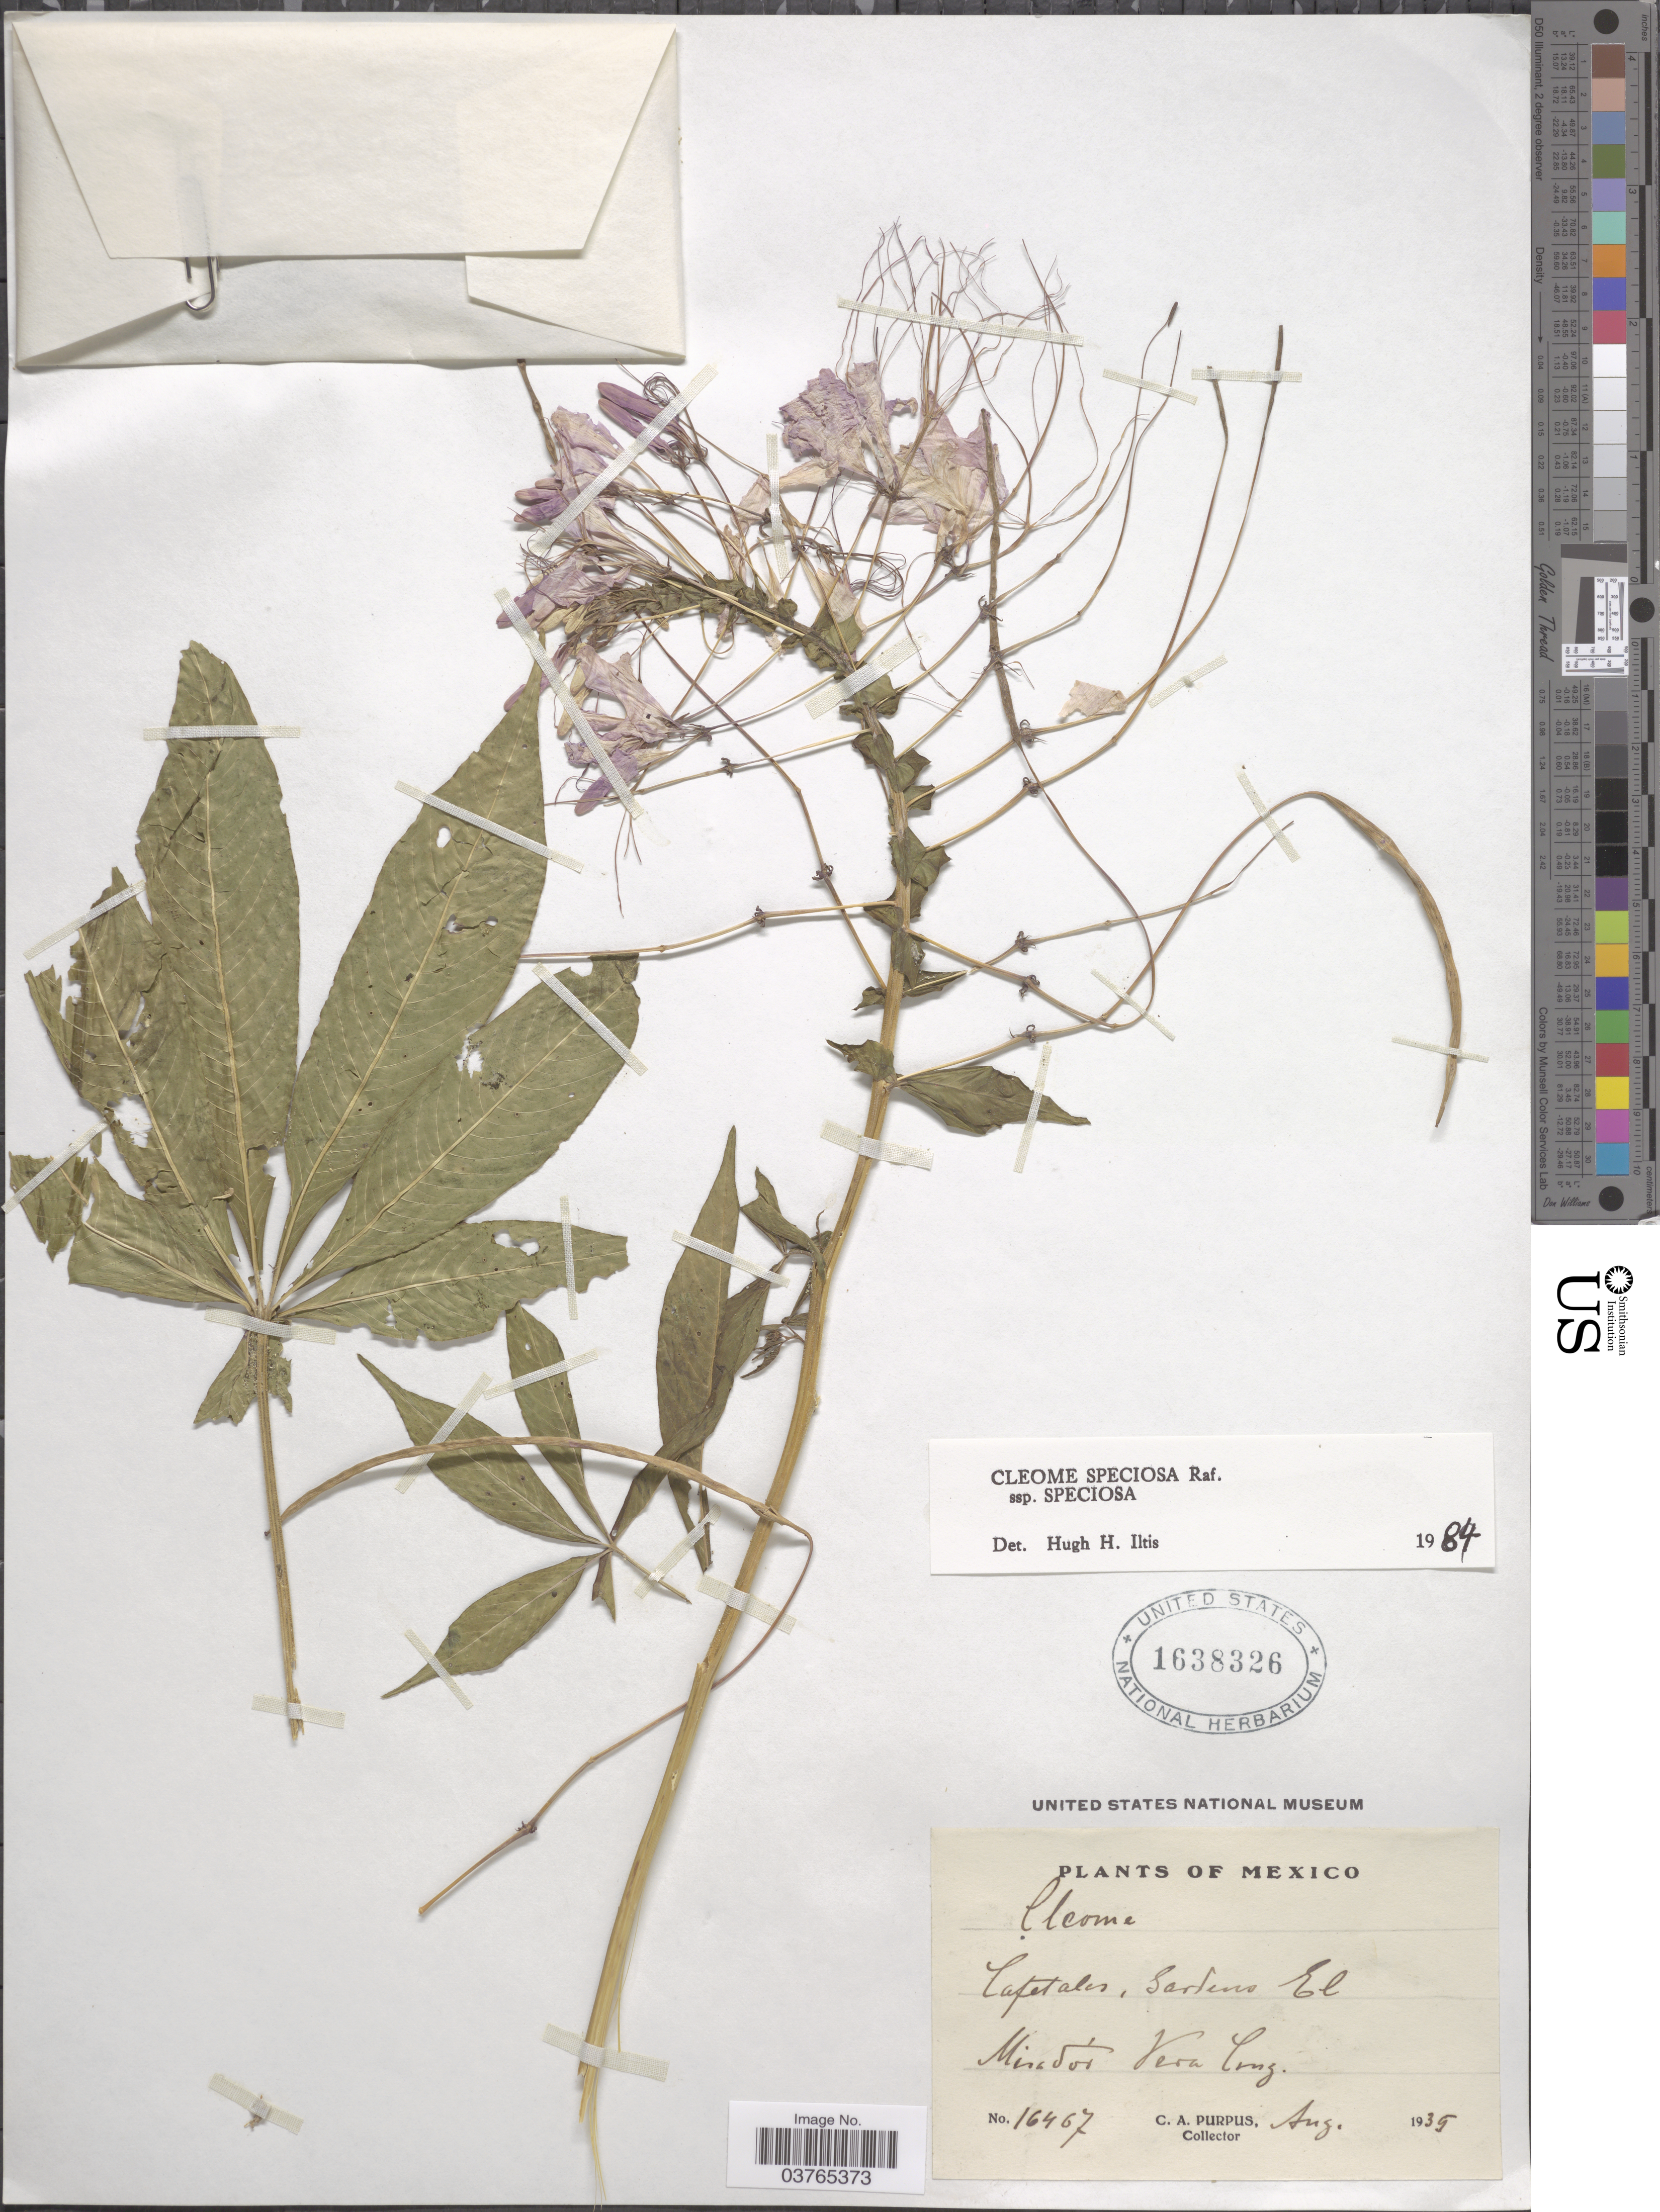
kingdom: Plantae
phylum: Tracheophyta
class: Magnoliopsida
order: Brassicales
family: Cleomaceae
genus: Cleoserrata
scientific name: Cleoserrata speciosa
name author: (Raf.) Iltis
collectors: C. A. Purpus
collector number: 16467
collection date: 1939-08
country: Mexico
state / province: Veracruz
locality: Casetales, Sarteno el Mirador Vera Cruz.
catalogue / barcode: US 1638326